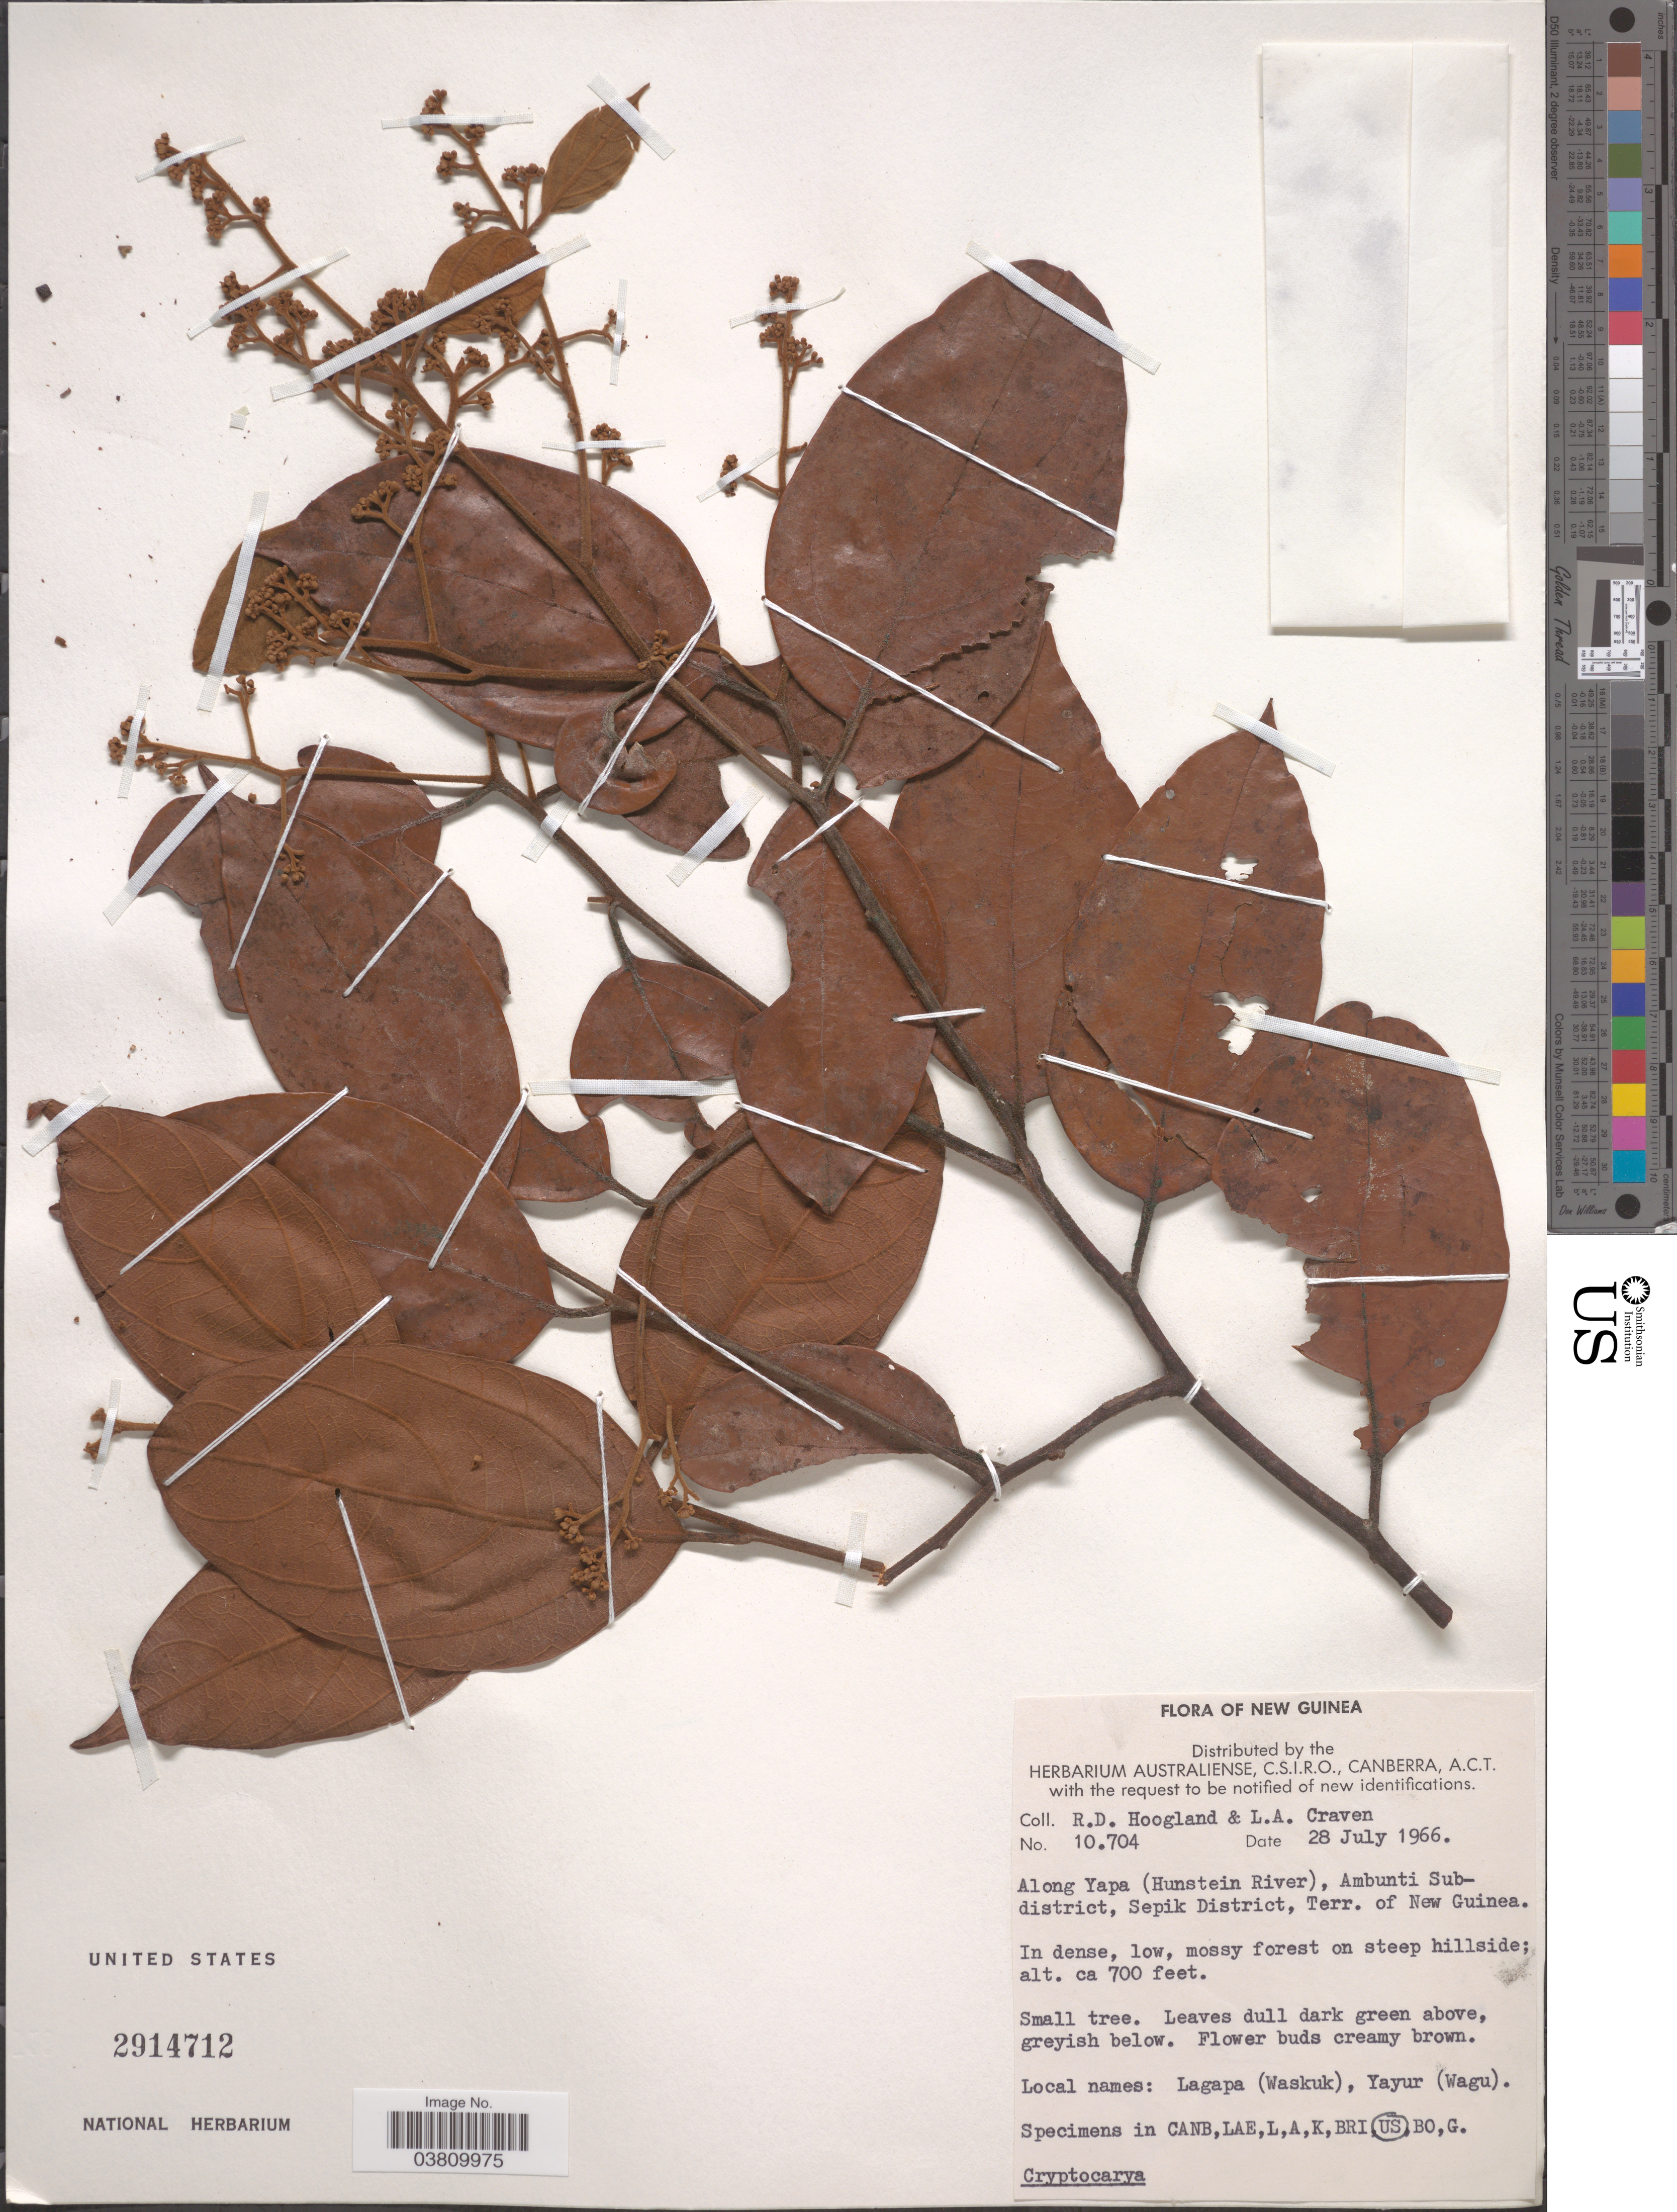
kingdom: Plantae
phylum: Tracheophyta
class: Magnoliopsida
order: Laurales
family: Lauraceae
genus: Cryptocarya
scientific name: Cryptocarya sp.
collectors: R. D. Hoogland & L. A. Craven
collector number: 10704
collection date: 1966-07-28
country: Papua New Guinea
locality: Along Yapa (Hunstein River), Ambunti Subdistrict, Sepik District, Terr. of New Guinea.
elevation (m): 213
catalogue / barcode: US 2914712